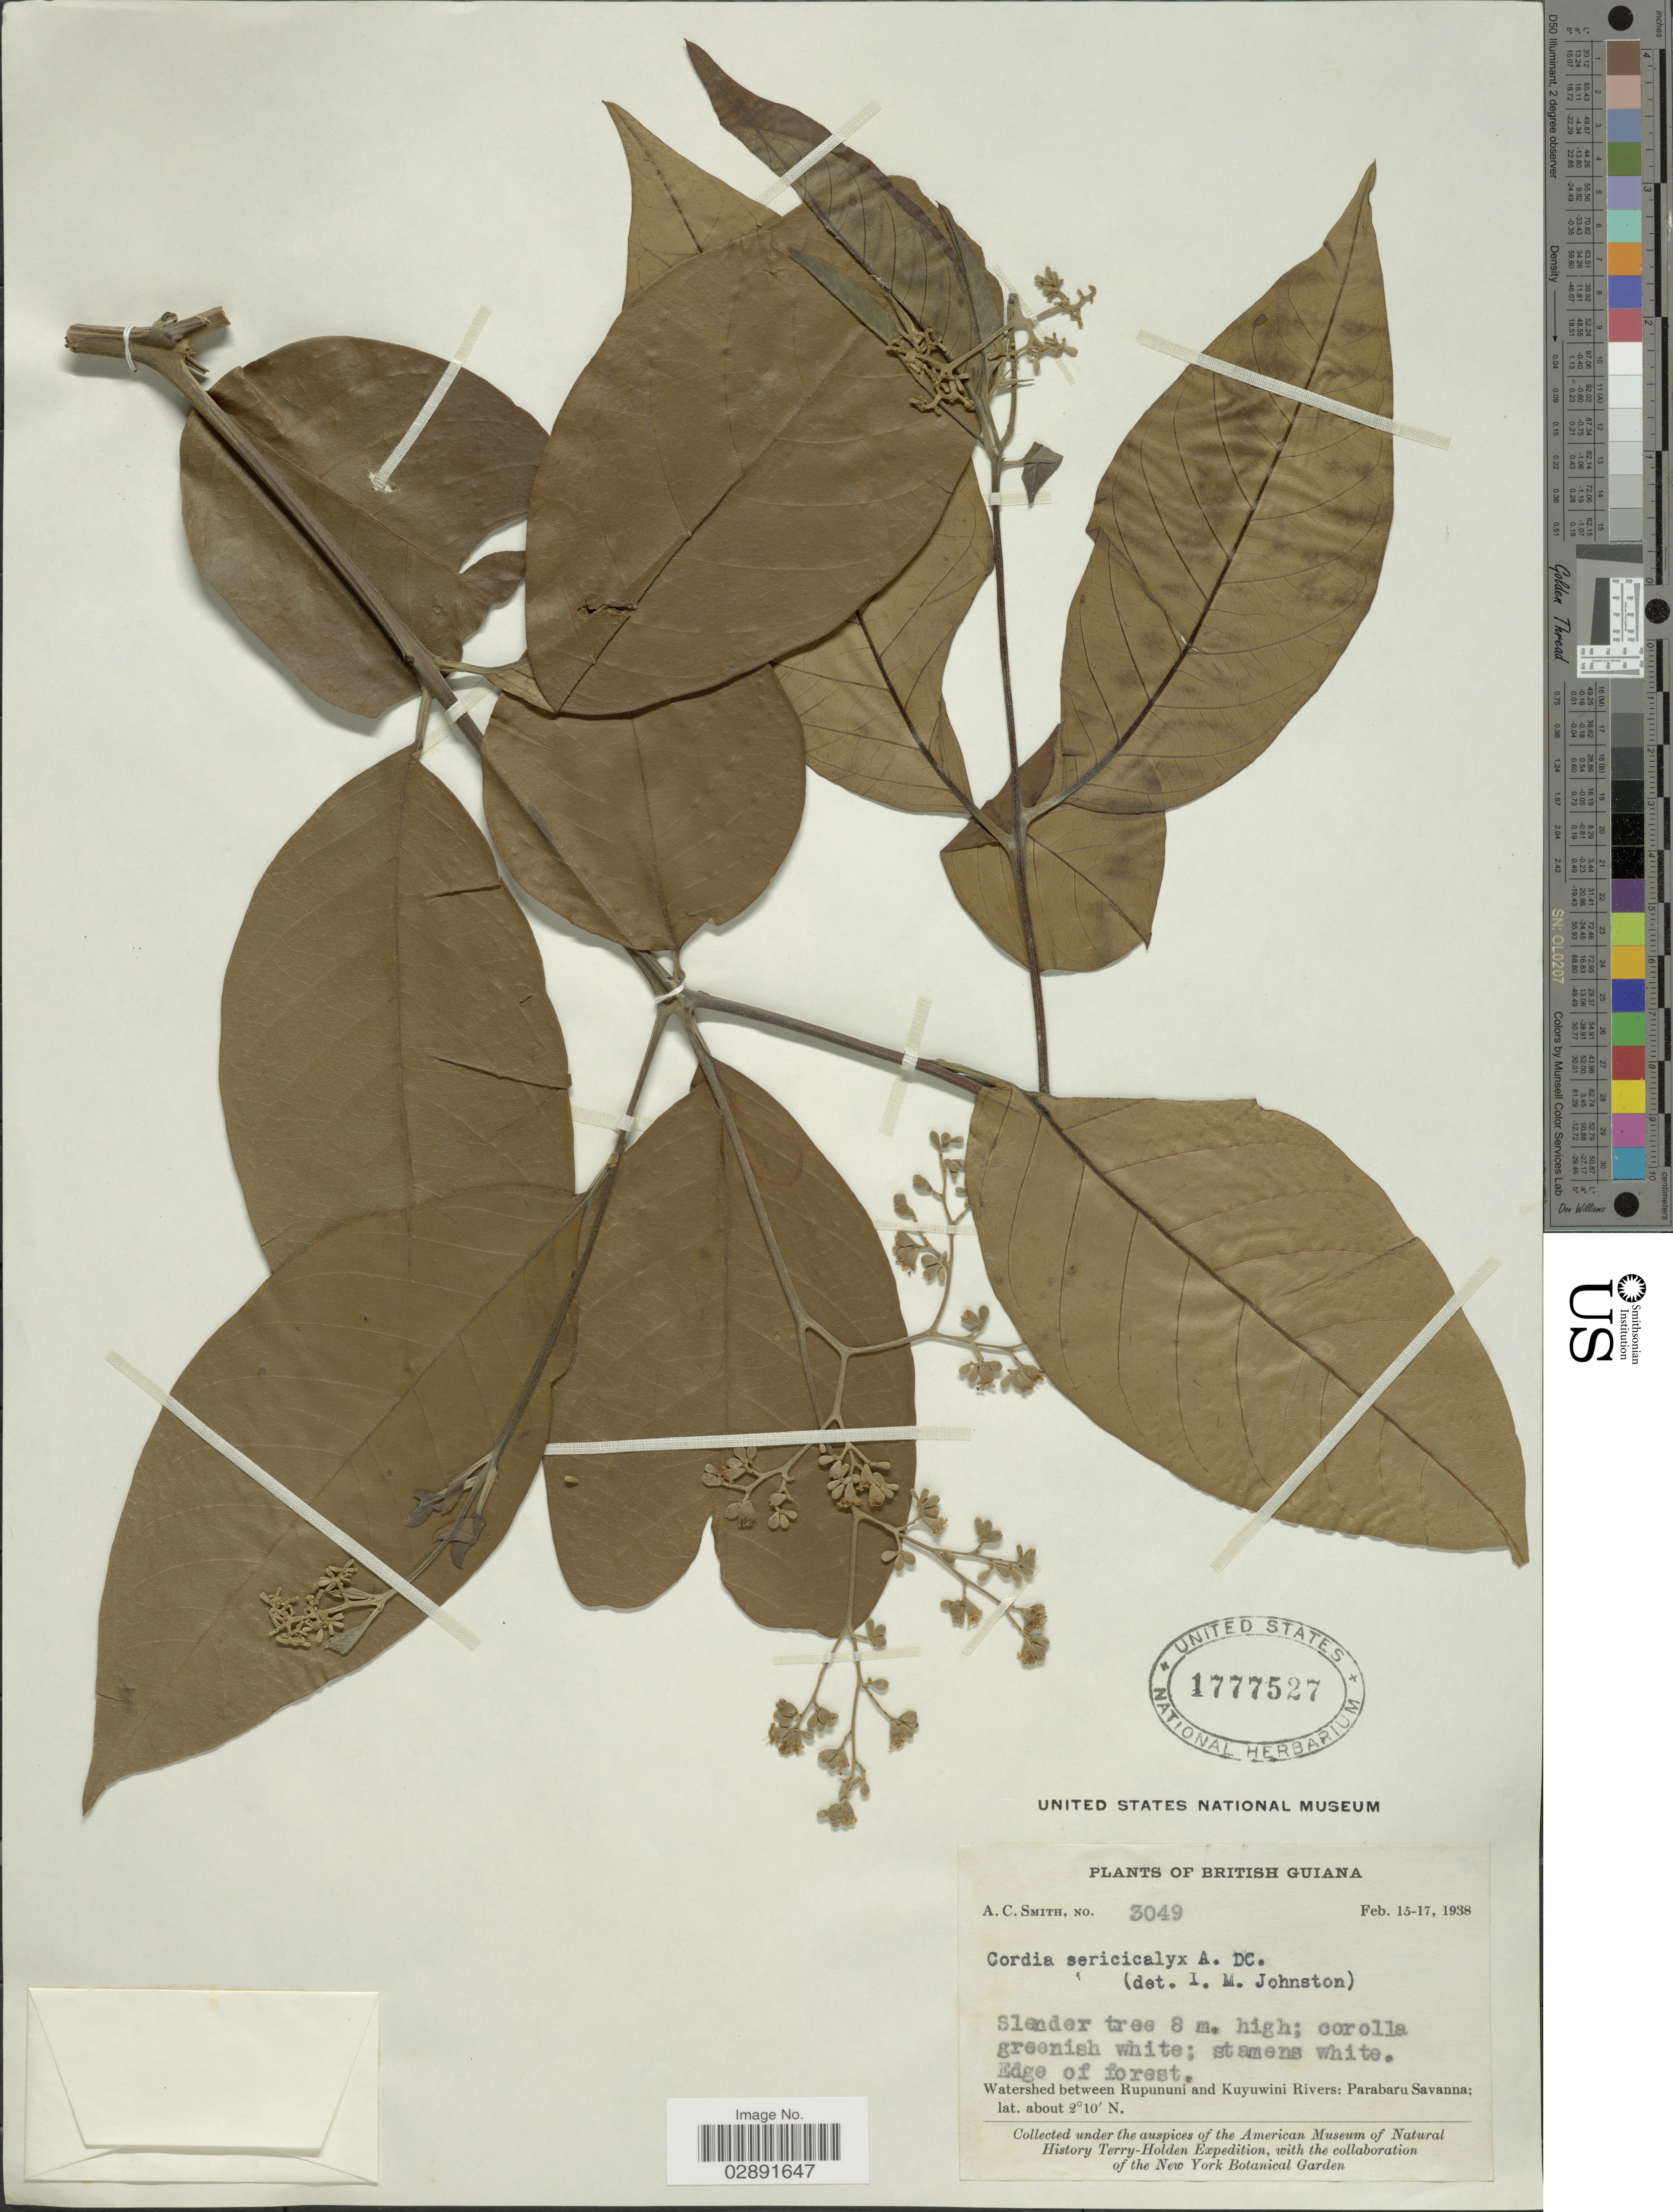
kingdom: Plantae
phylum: Tracheophyta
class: Magnoliopsida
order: Boraginales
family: Cordiaceae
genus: Cordia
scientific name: Cordia sericicalyx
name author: A. DC. in DC.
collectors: A. C. Smith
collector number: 3049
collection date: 1938-02-15/1938-02-17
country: Guyana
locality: British Guyana. Watershed between Rupununi and Kuyuwini Rivers: Parabaru Savanna.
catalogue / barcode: US 1777527